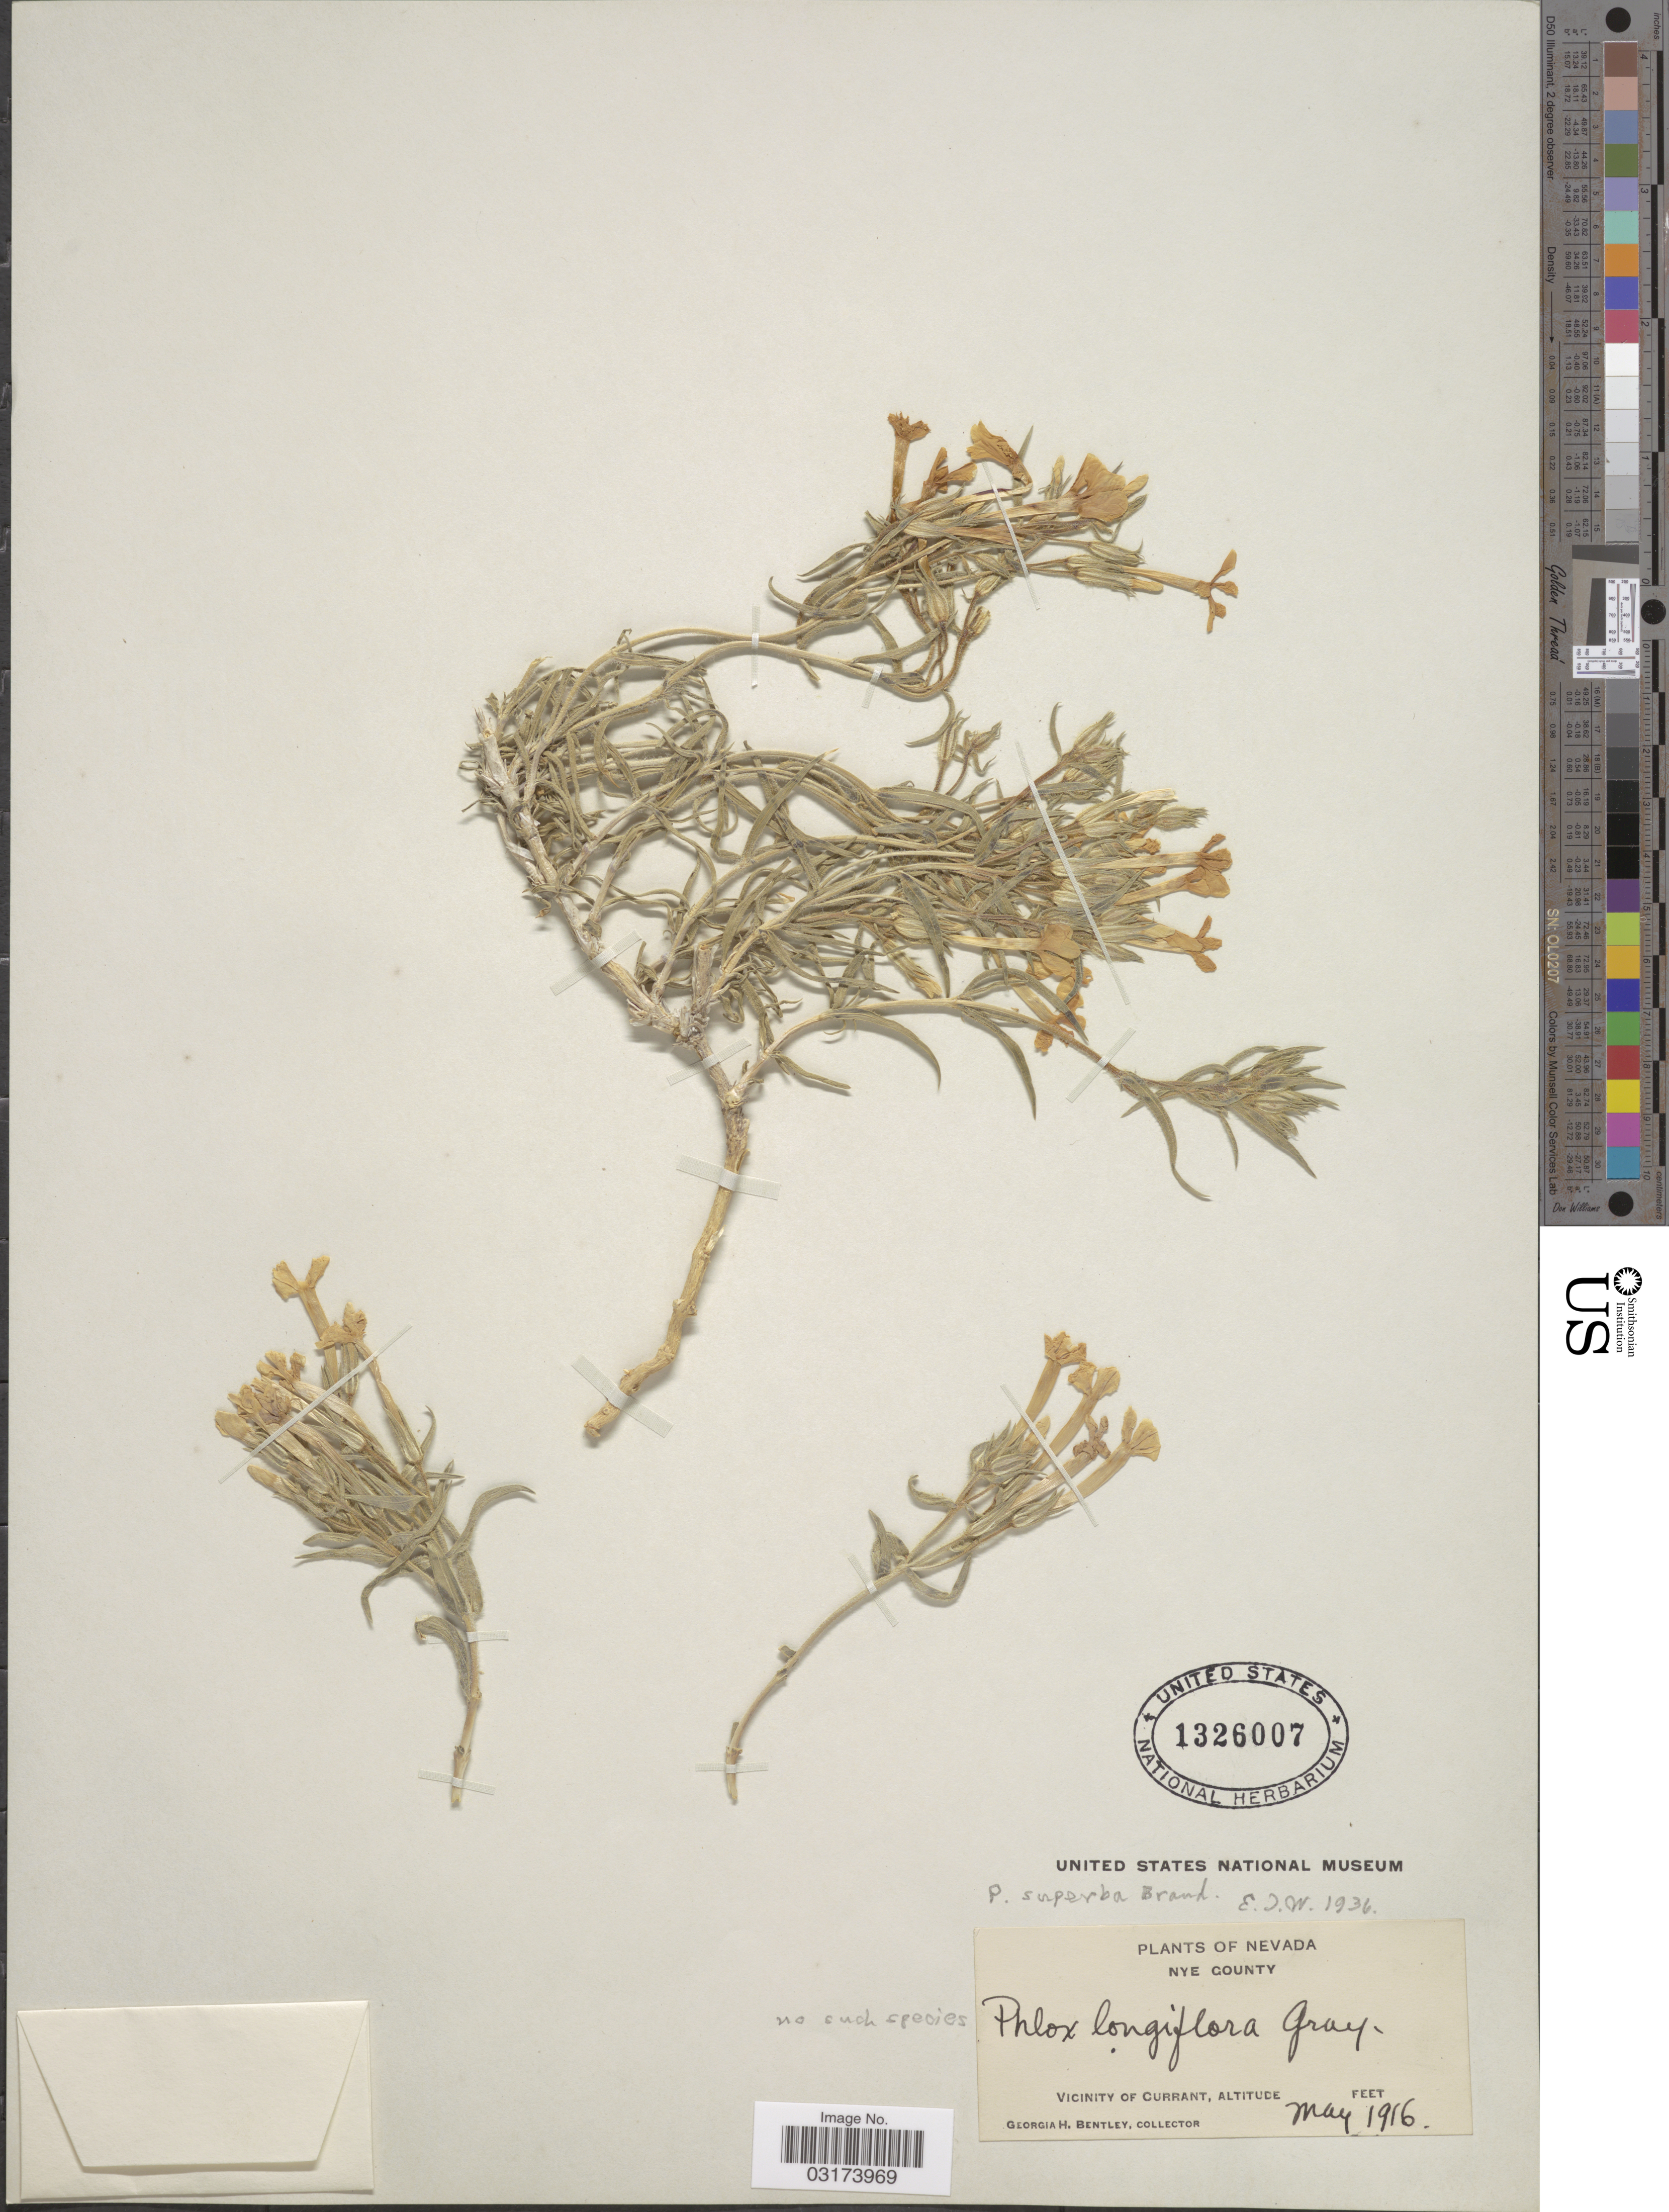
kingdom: Plantae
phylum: Tracheophyta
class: Magnoliopsida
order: Ericales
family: Polemoniaceae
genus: Phlox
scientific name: Phlox stansburyi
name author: (Torr.) A. Heller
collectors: G. Bentley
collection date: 1916-05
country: United States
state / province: Nevada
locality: Nye County, Vicinity of Currant.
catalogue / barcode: US 1326007